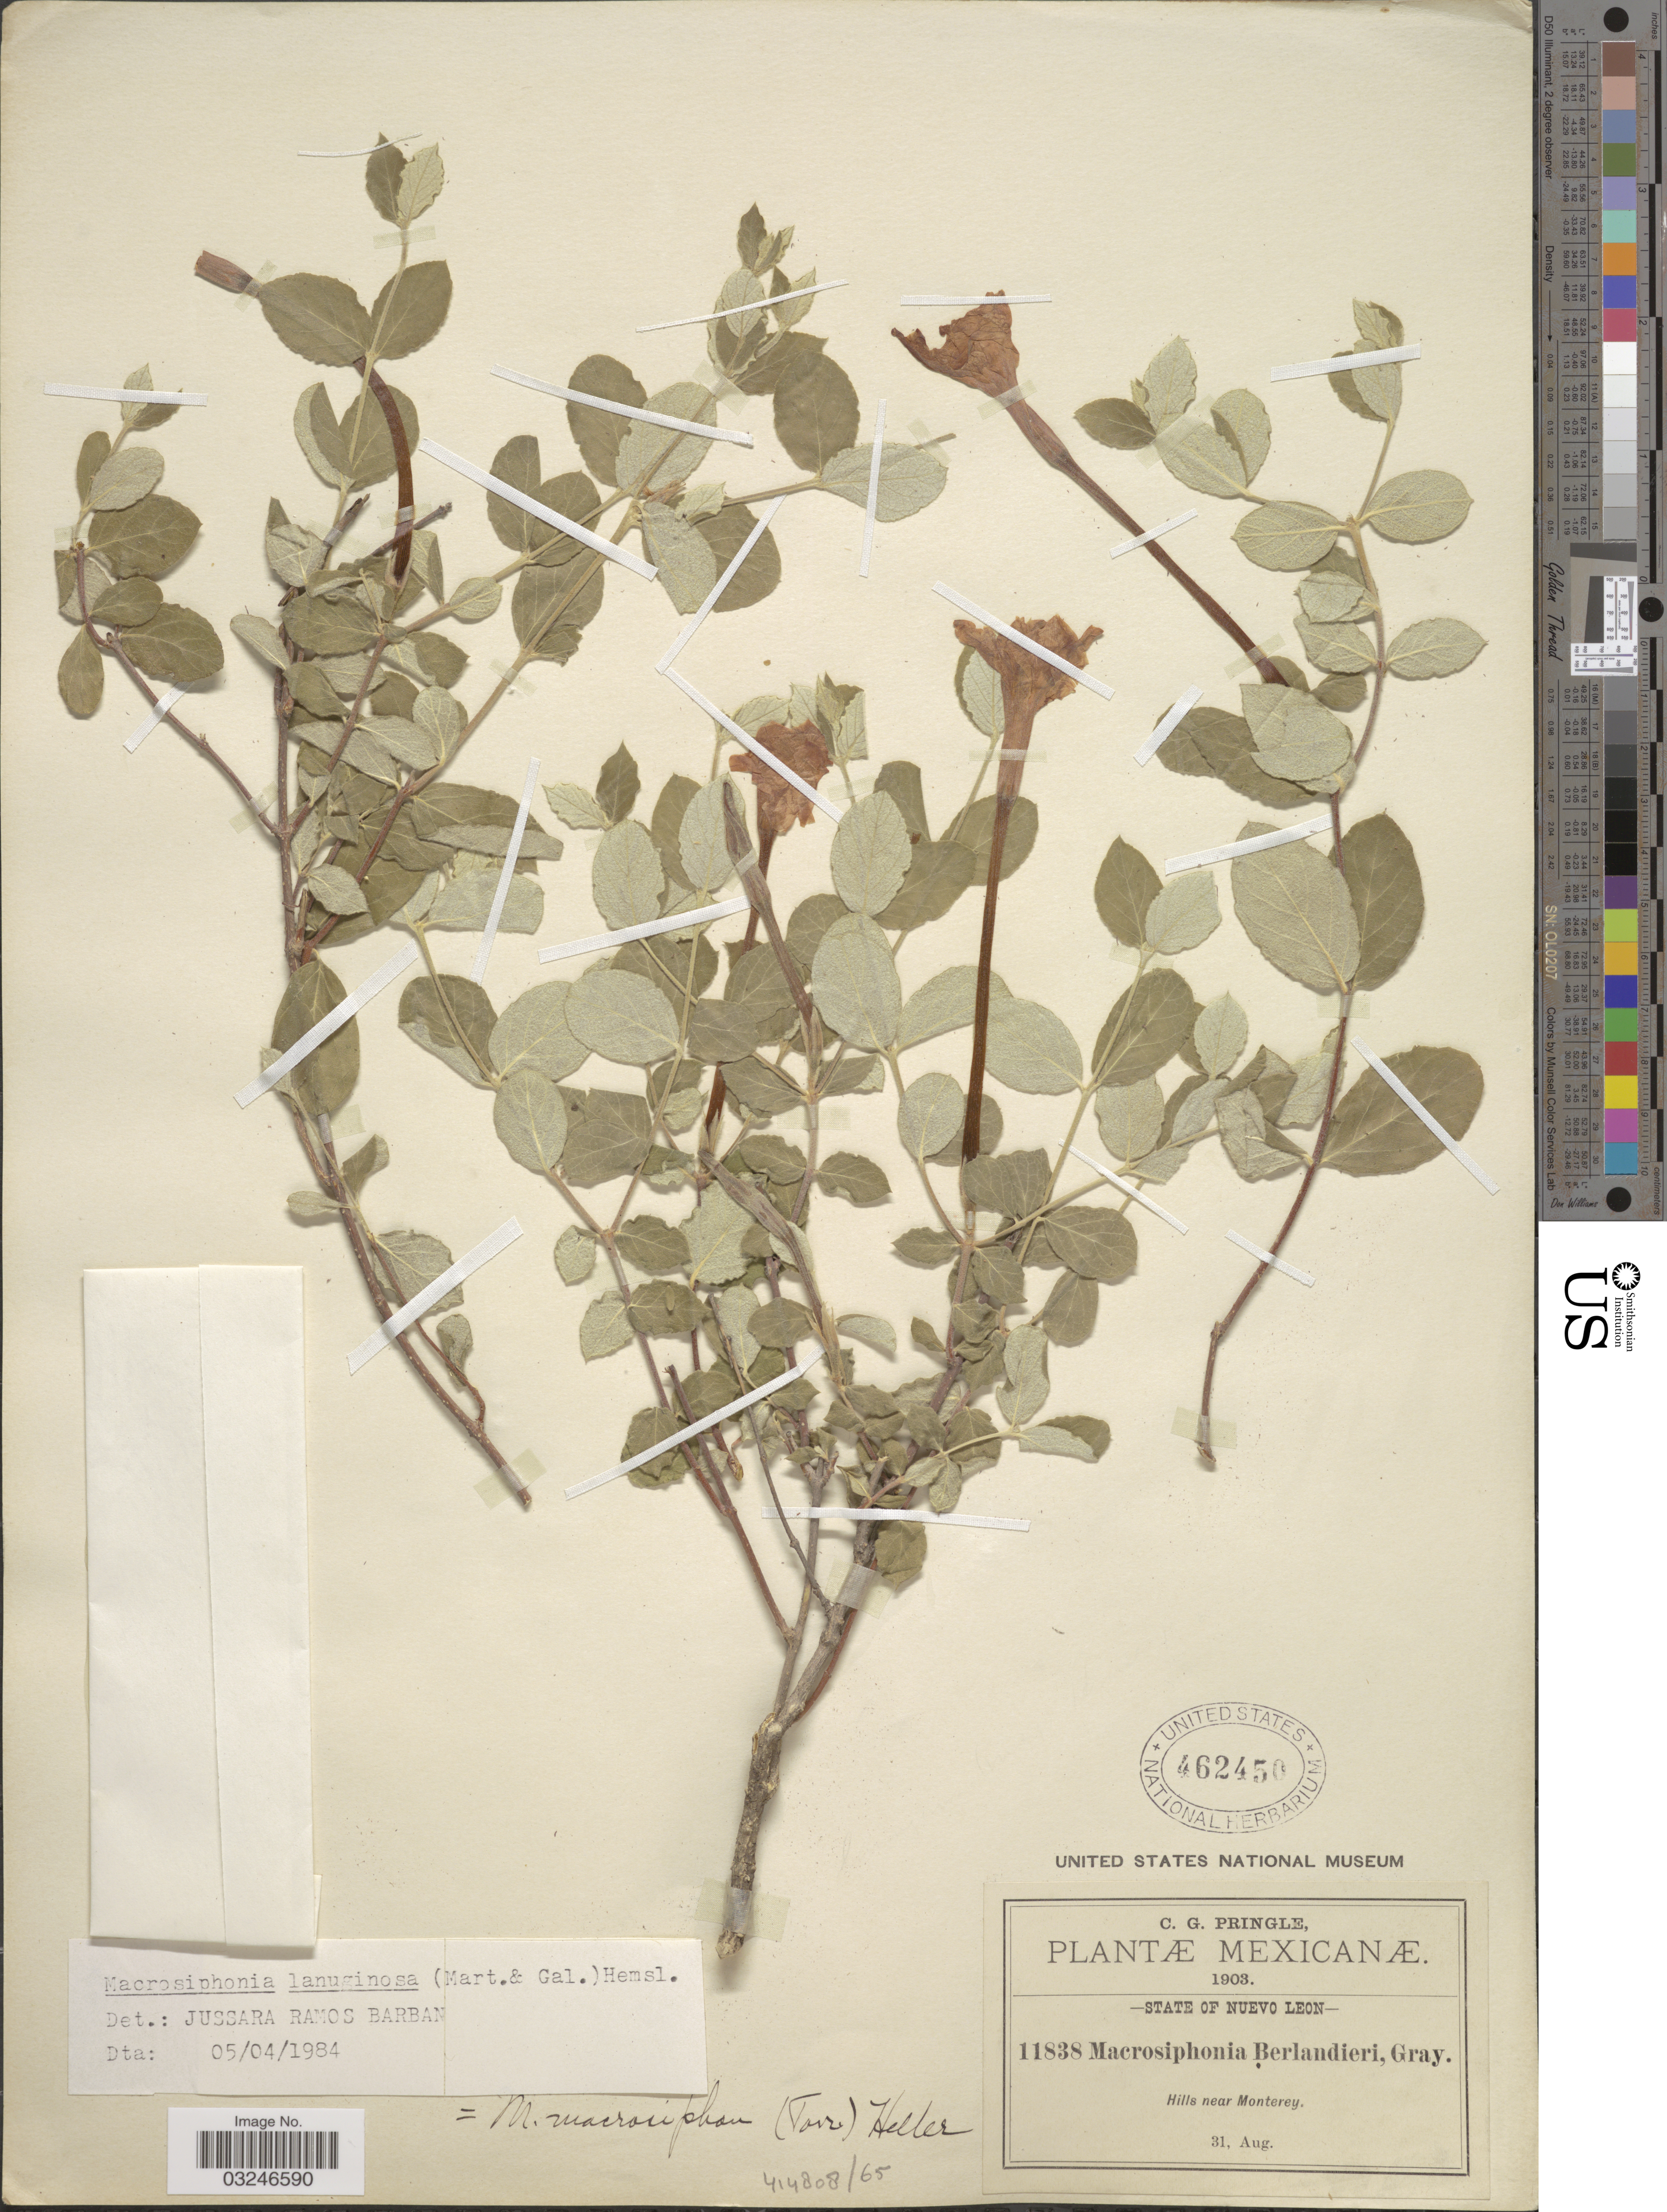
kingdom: Plantae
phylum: Tracheophyta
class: Magnoliopsida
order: Gentianales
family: Apocynaceae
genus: Macrosiphonia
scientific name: Macrosiphonia lanuginosa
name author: (M. Martens & Galeotti) Hemsl.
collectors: C. G. Pringle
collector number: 11838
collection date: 1903-08-31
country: Mexico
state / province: Nuevo León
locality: State of Nuevo Leon. Hills near Monterey.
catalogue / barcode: US 462450